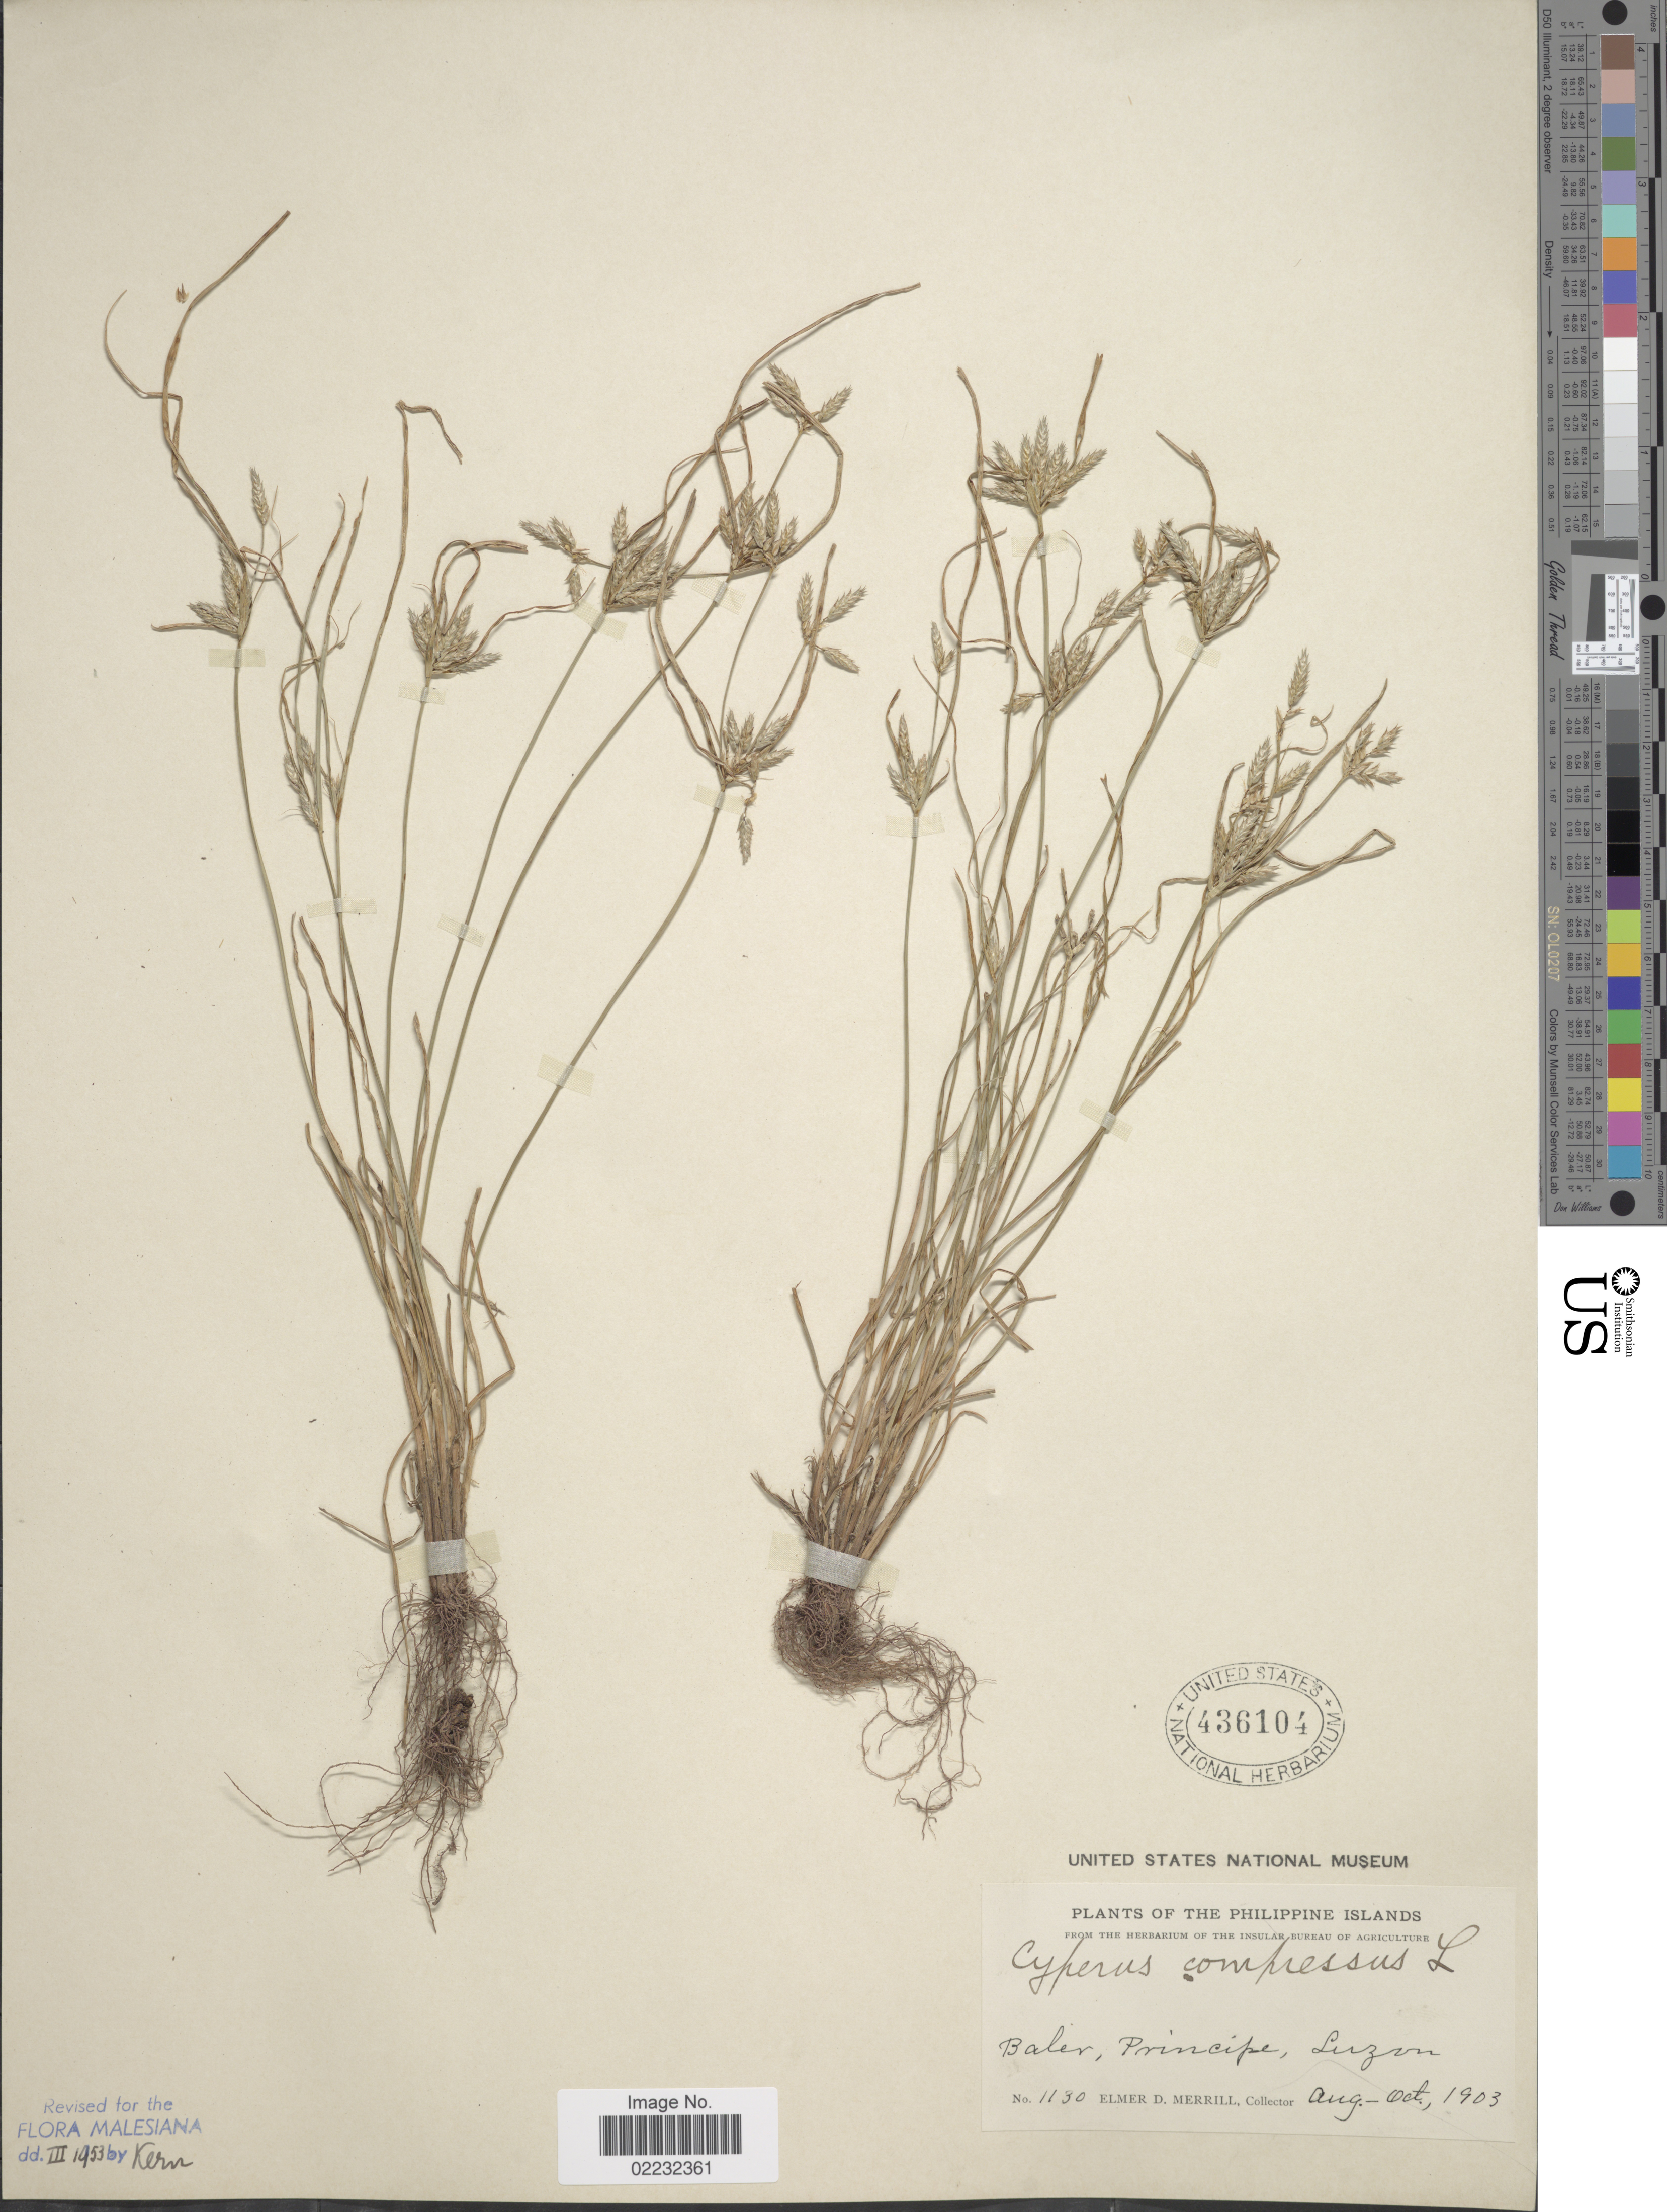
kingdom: Plantae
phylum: Tracheophyta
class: Liliopsida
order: Poales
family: Cyperaceae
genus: Cyperus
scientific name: Cyperus compressus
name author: L.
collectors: E. D. Merrill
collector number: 1130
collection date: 1903-08/1903-10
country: Philippines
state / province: Central Luzon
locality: Philippine Islands, Baler, Principe, Luzon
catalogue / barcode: US 436104